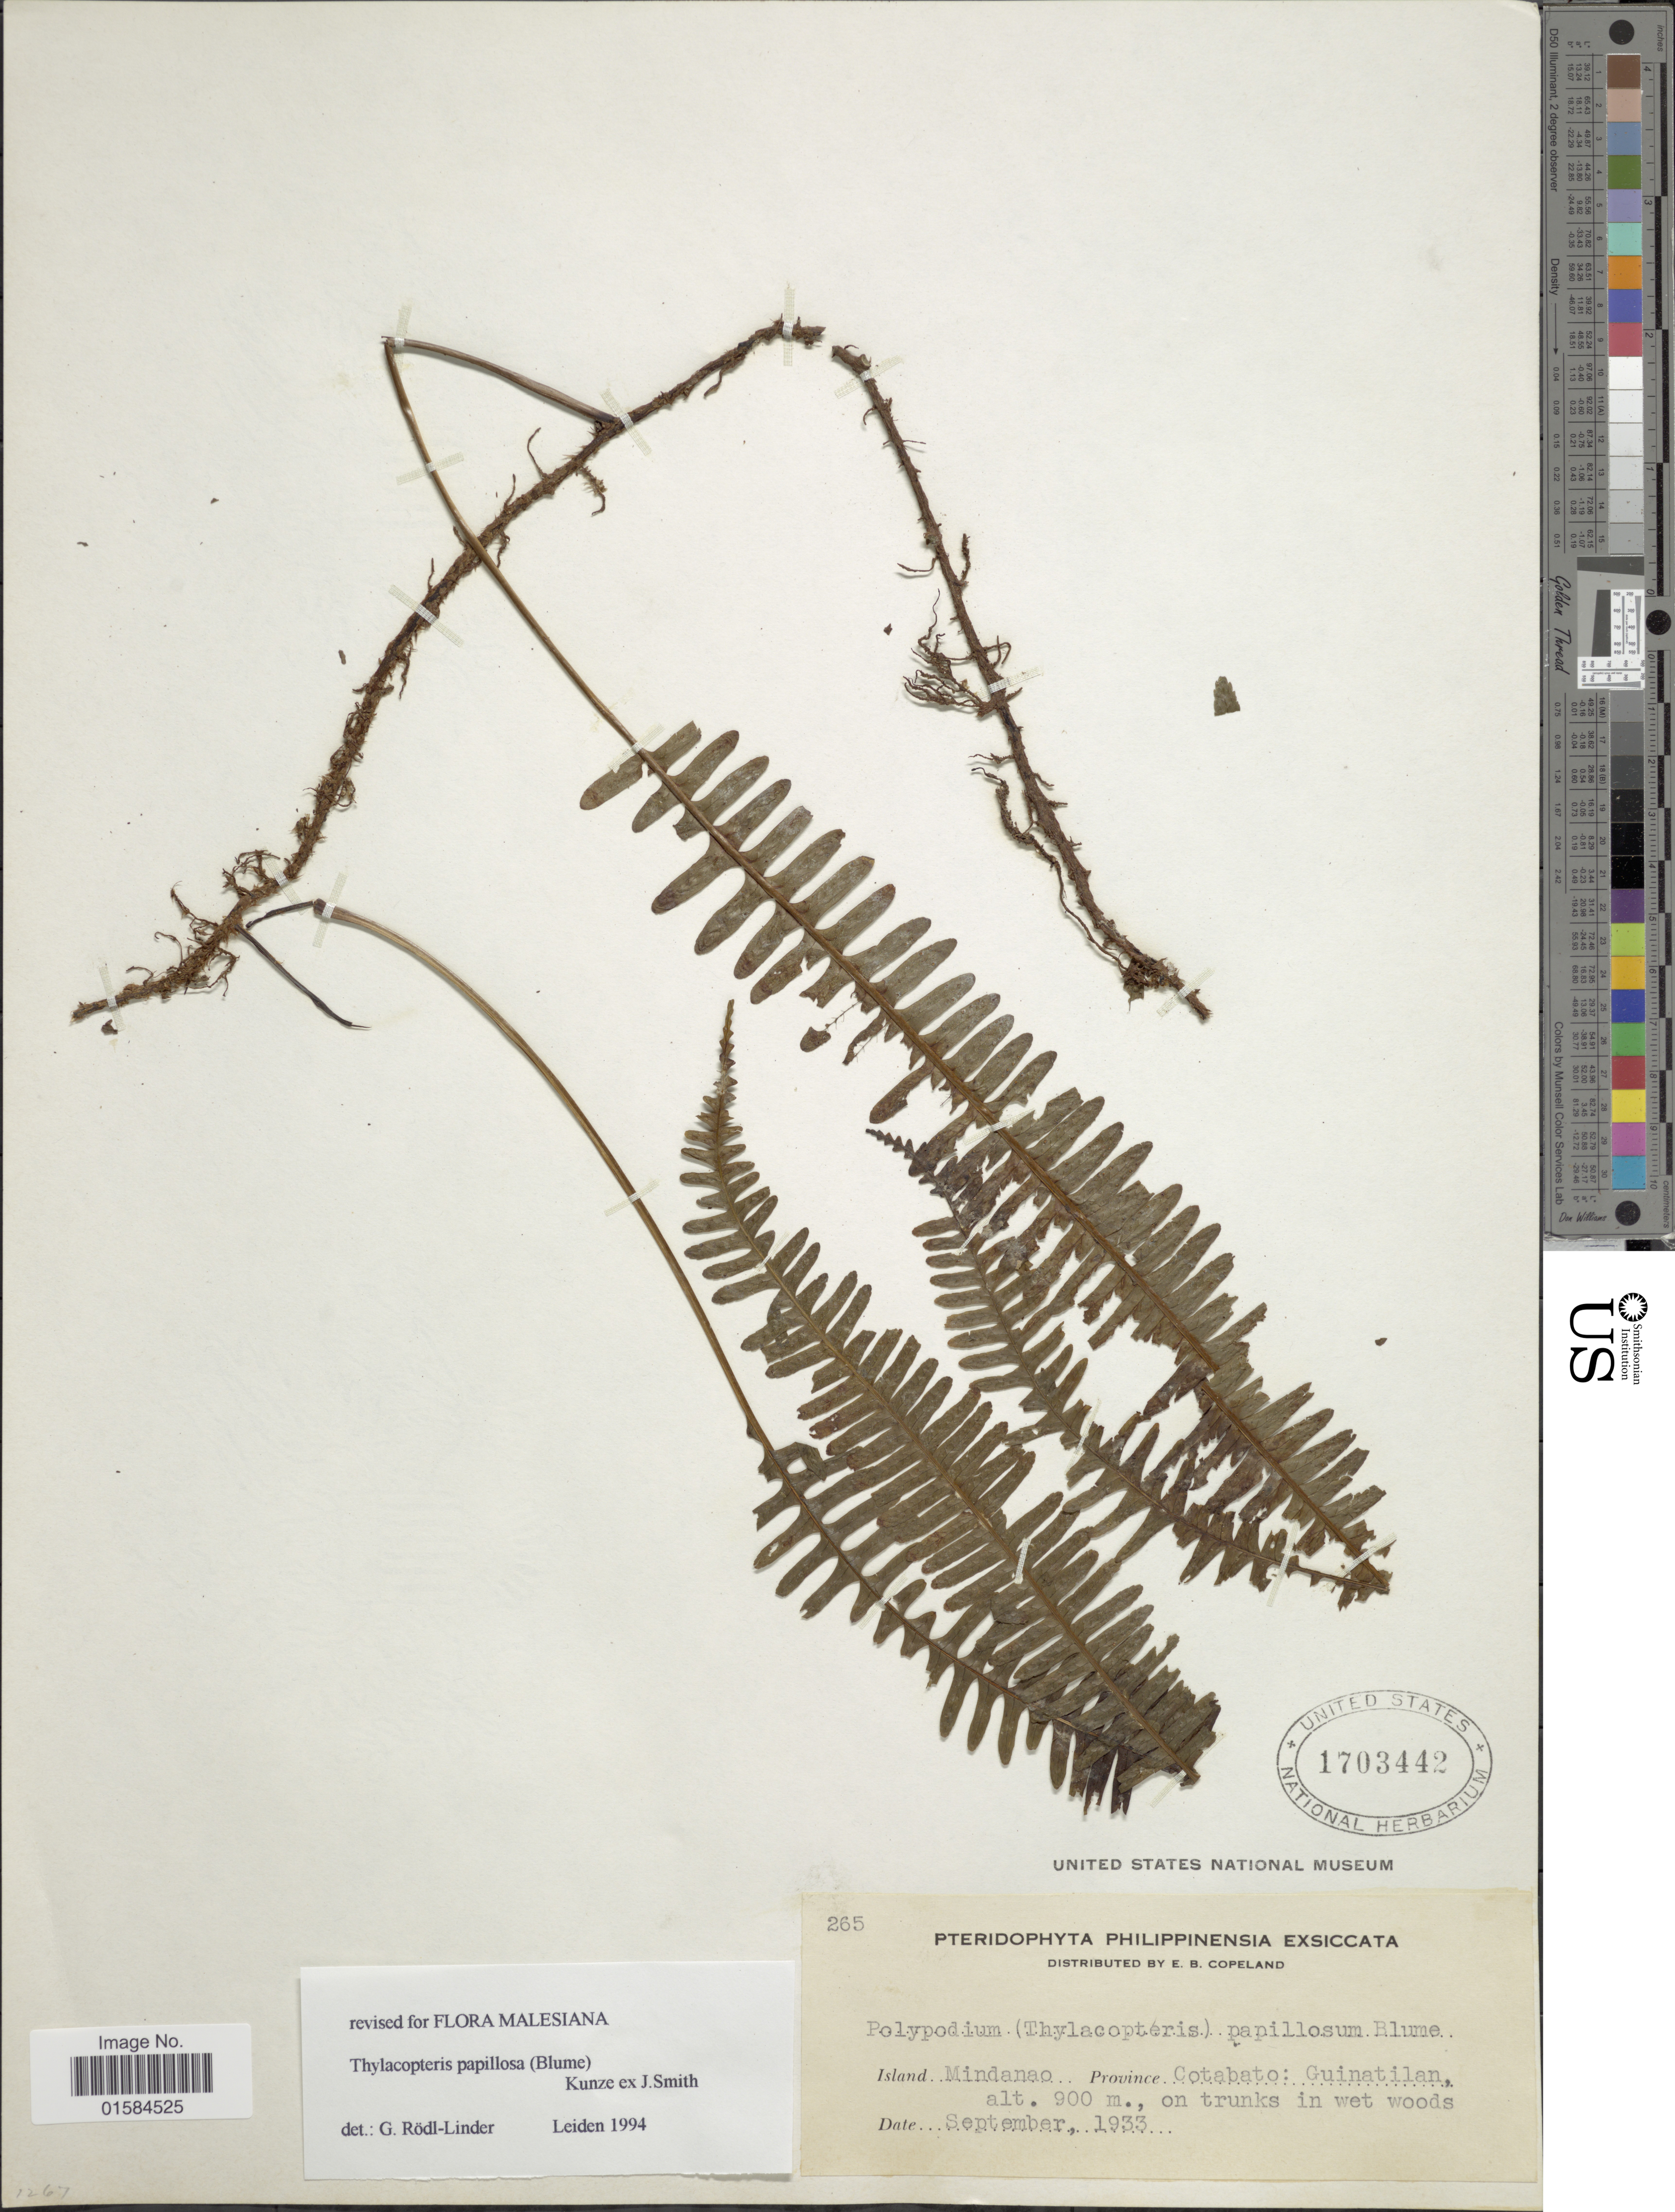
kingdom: Plantae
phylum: Tracheophyta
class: Polypodiopsida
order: Polypodiales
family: Polypodiaceae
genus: Thylacopteris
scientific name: Thylacopteris papillosa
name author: (Blume) Kunze ex J. Sm.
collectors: E. B. Copeland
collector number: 265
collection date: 1933-09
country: Philippines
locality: Island Mindanao, Province Cotabato: Guinatilan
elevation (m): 900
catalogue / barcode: US 1703442